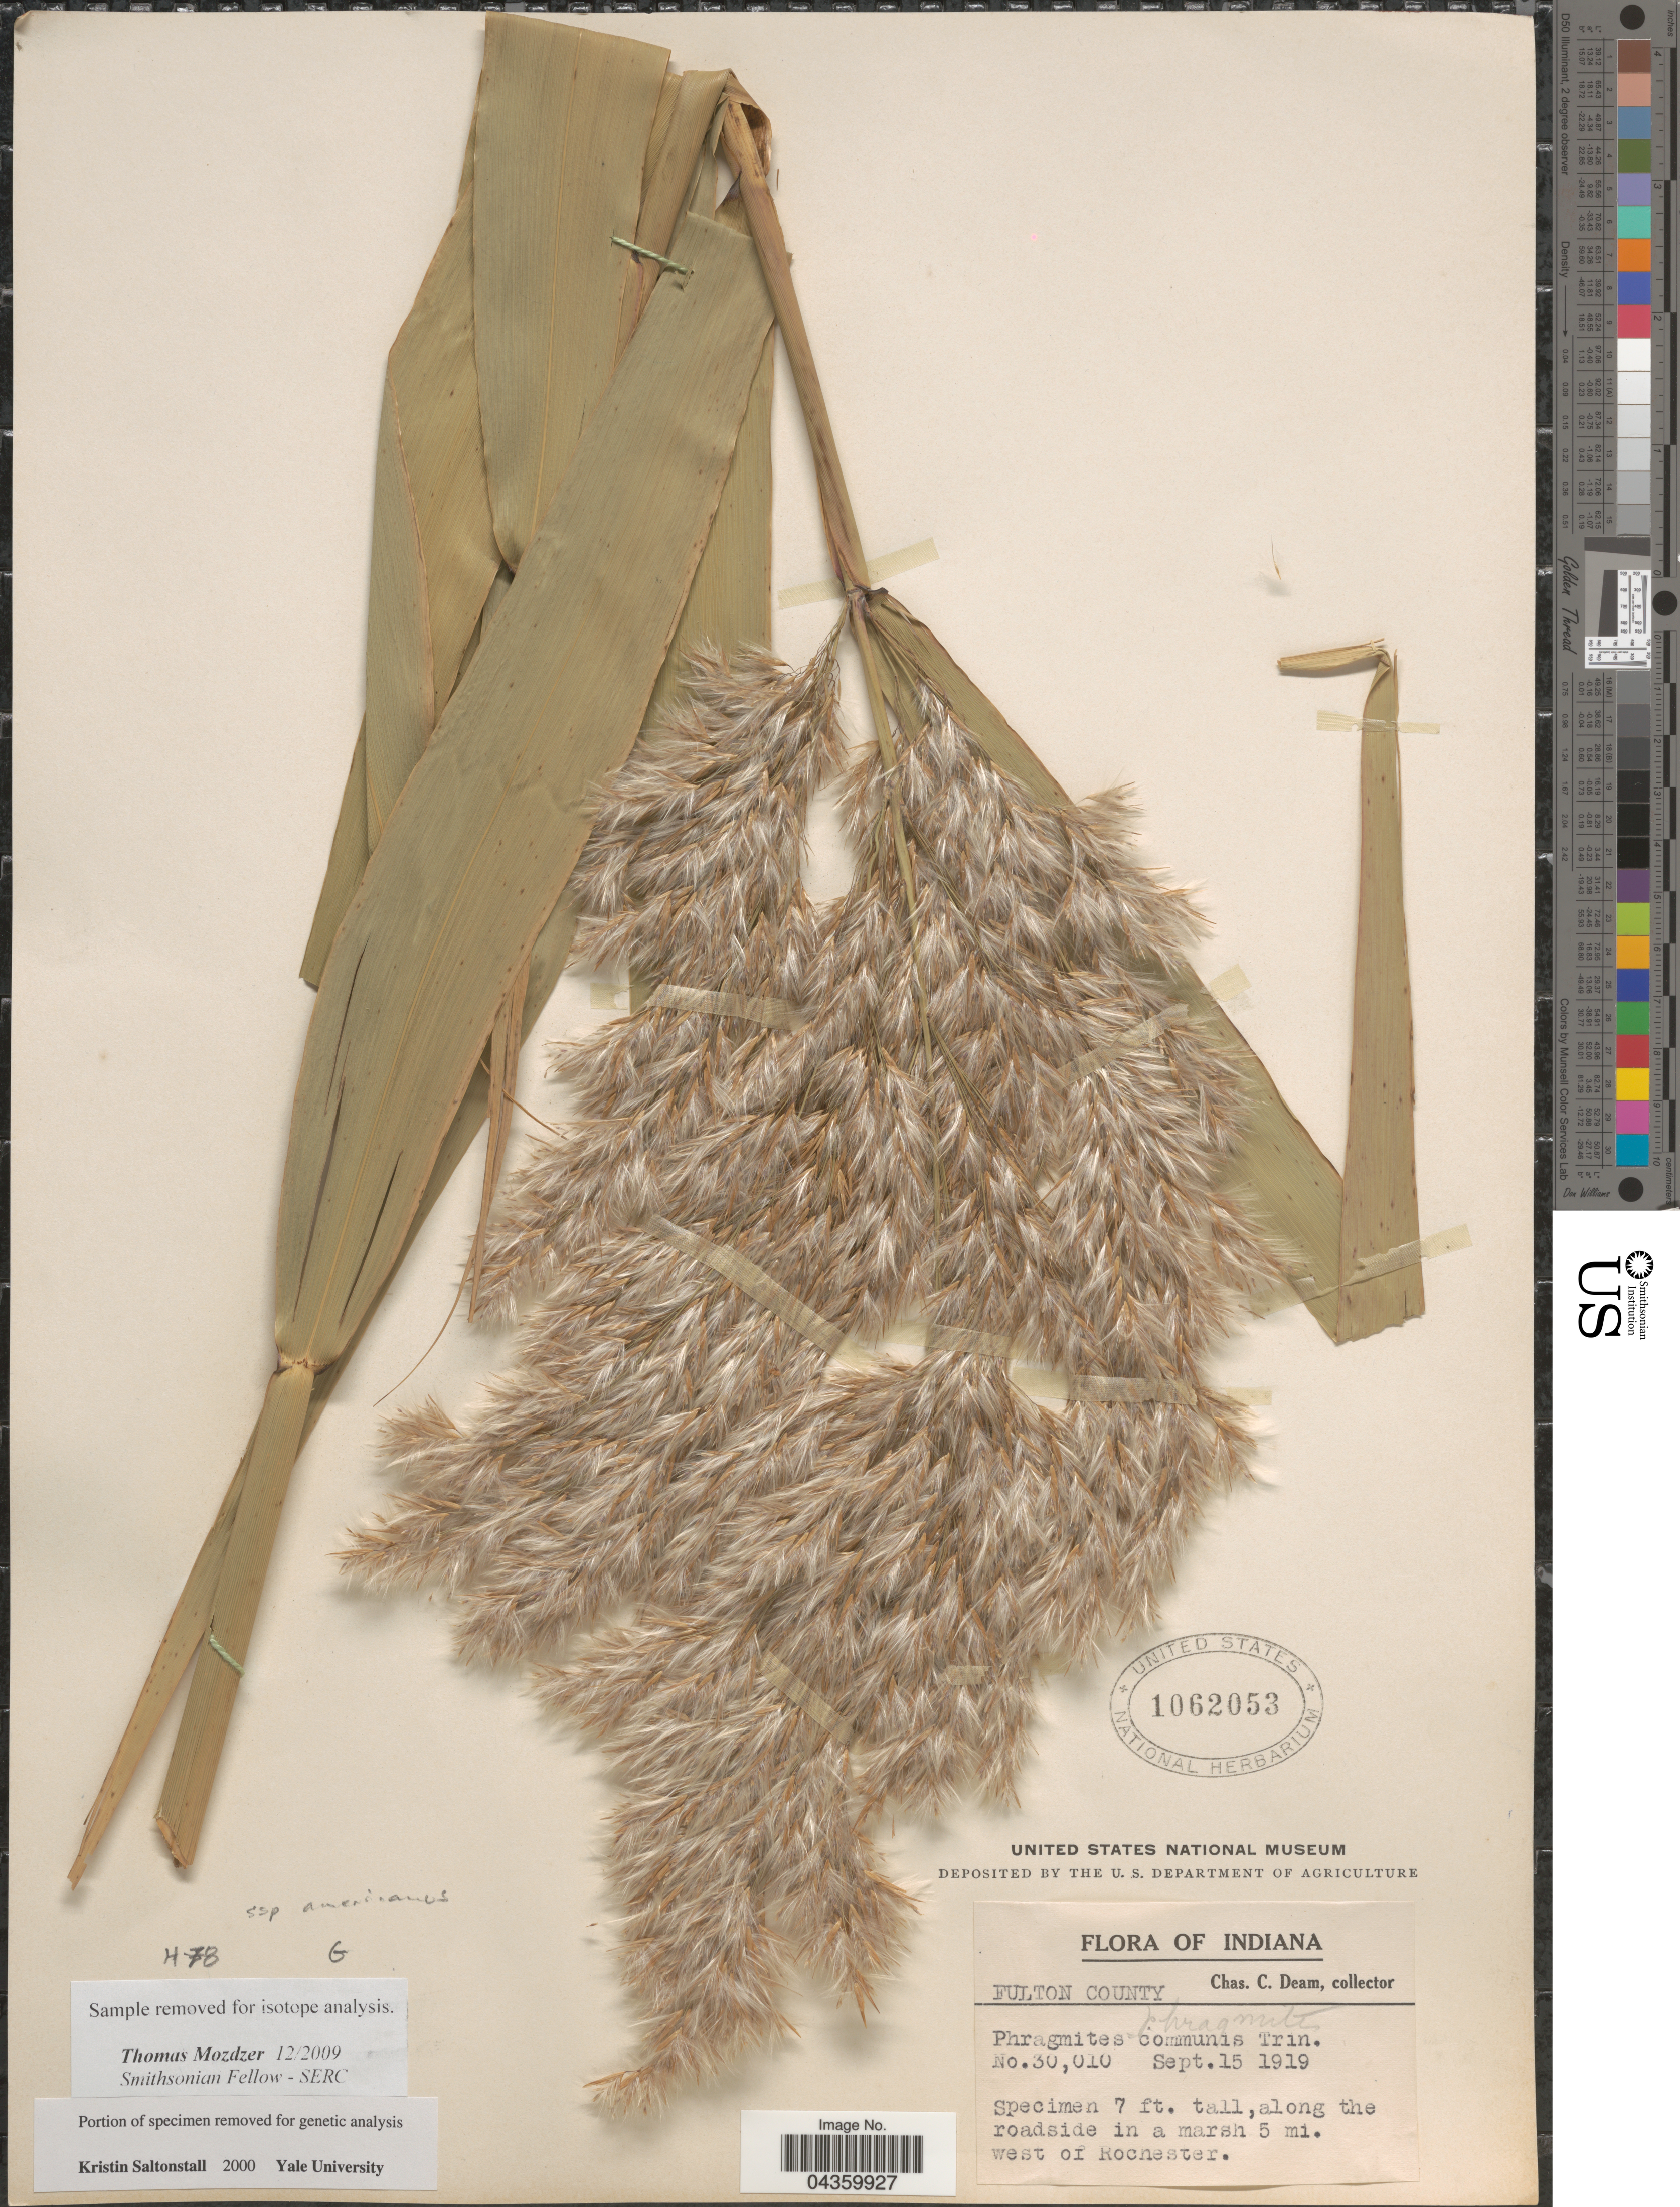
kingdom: Plantae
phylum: Tracheophyta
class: Liliopsida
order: Poales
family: Poaceae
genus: Phragmites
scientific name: Phragmites australis subsp. americanus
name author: Saltonstall & et al.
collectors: C. C. Deam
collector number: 30010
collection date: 1919-09-15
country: United States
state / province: Indiana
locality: Fulton County. Along the roadside in a marsh 5 mi. west of Rochester.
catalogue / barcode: US 1062053